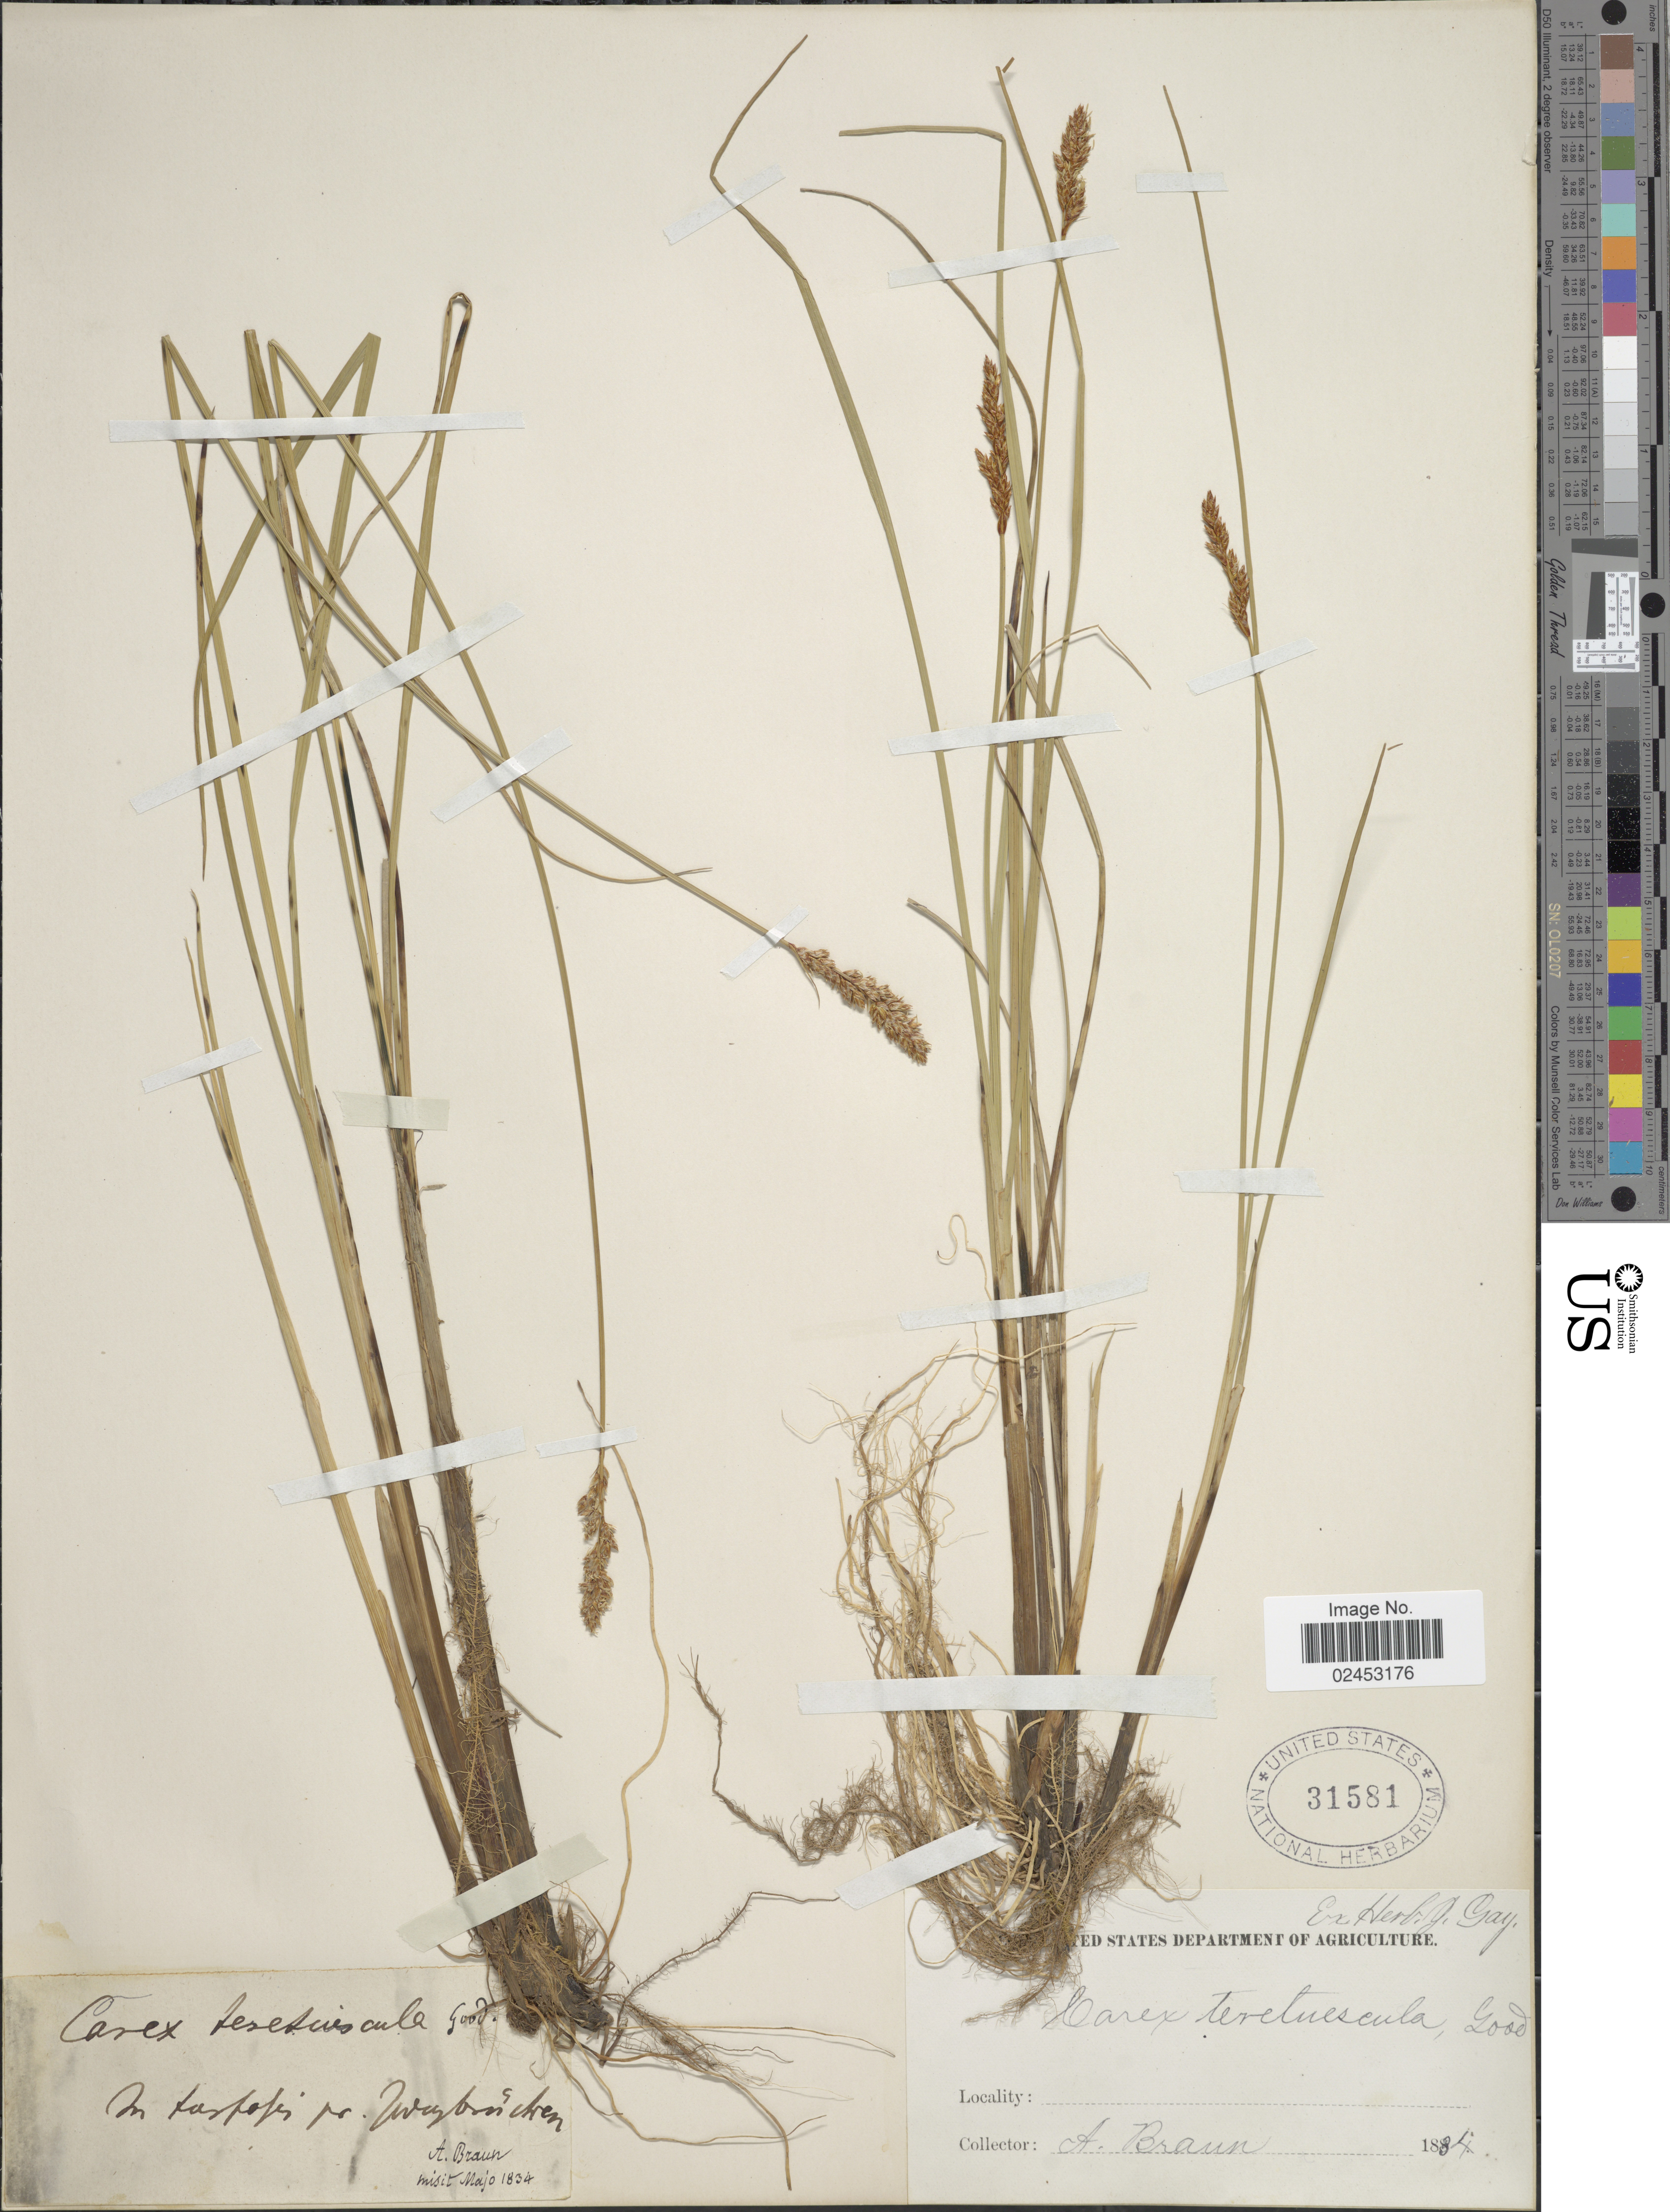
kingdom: Plantae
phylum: Tracheophyta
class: Liliopsida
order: Poales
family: Cyperaceae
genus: Carex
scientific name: Carex diandra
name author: Schrank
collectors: A. Braun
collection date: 1884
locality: In tastofis pr. Zwagbouchen [interpreted]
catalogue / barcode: US 31581